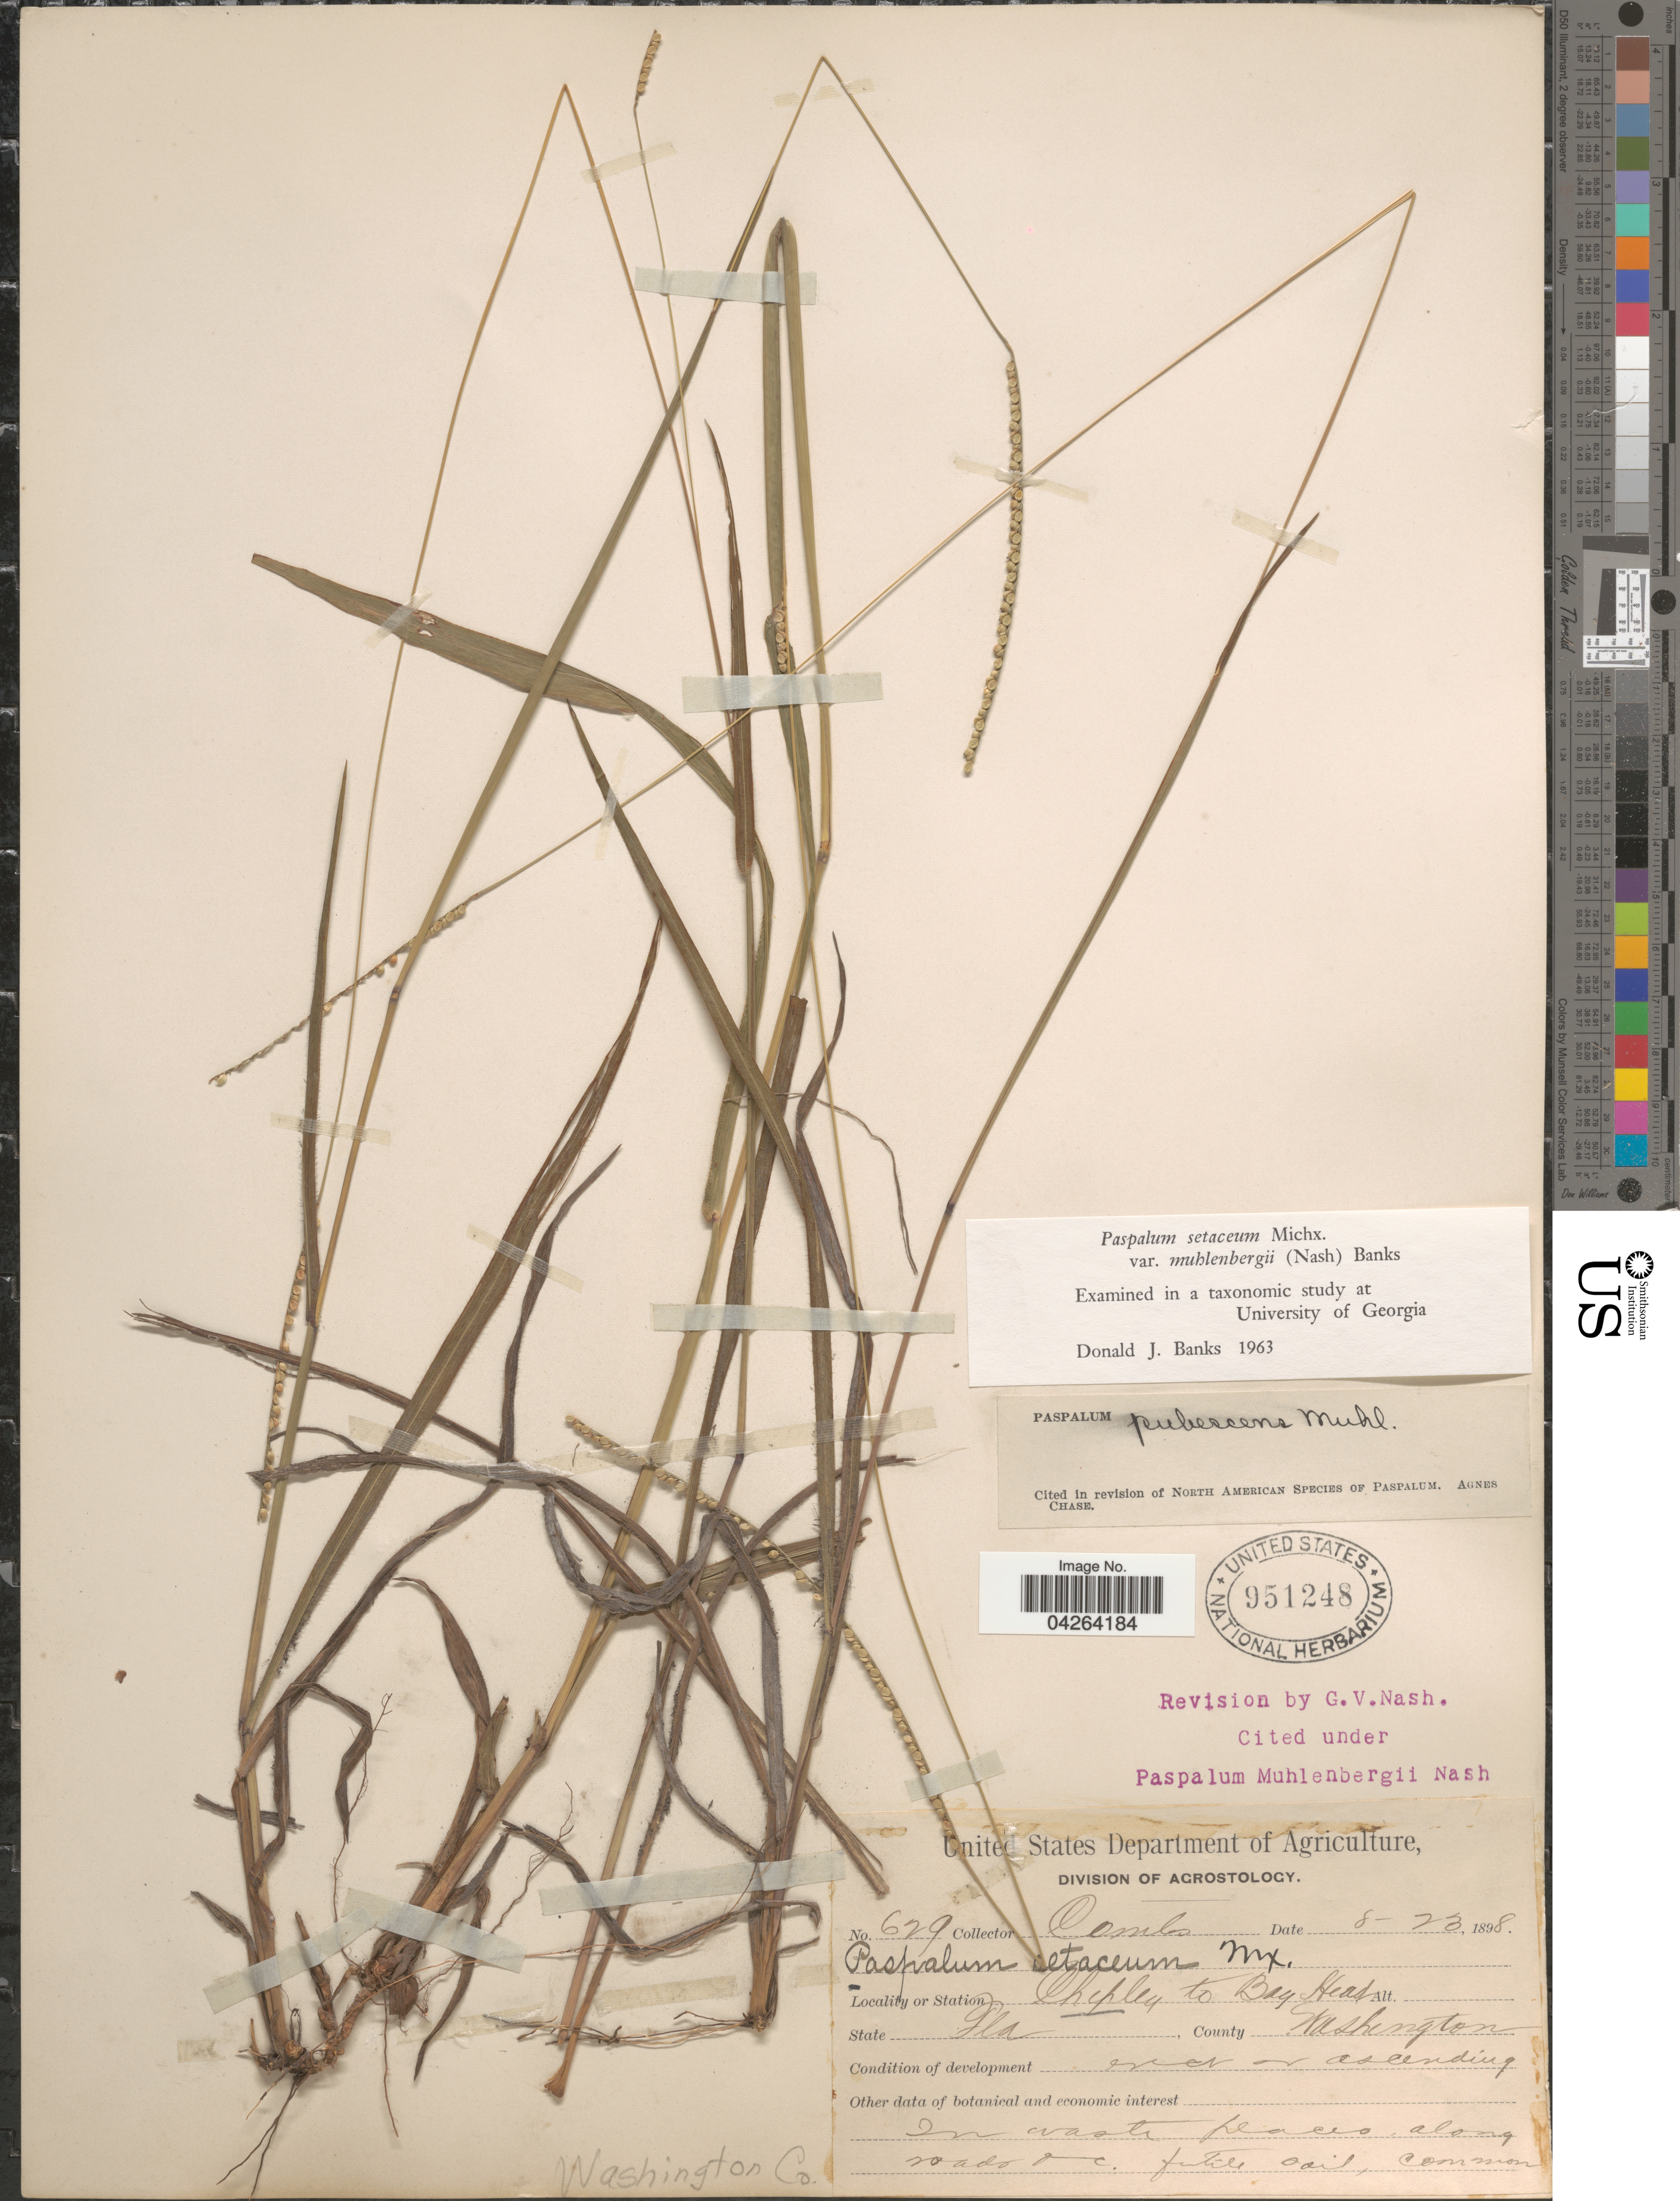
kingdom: Plantae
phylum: Tracheophyta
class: Liliopsida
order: Poales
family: Poaceae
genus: Paspalum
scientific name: Paspalum setaceum var. muhlenbergii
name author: (Nash) D.J. Banks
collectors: -. Combs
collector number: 629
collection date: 1898-08-23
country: United States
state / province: Florida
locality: Chipley to Bay Head. County Washington.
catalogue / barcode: US 951248